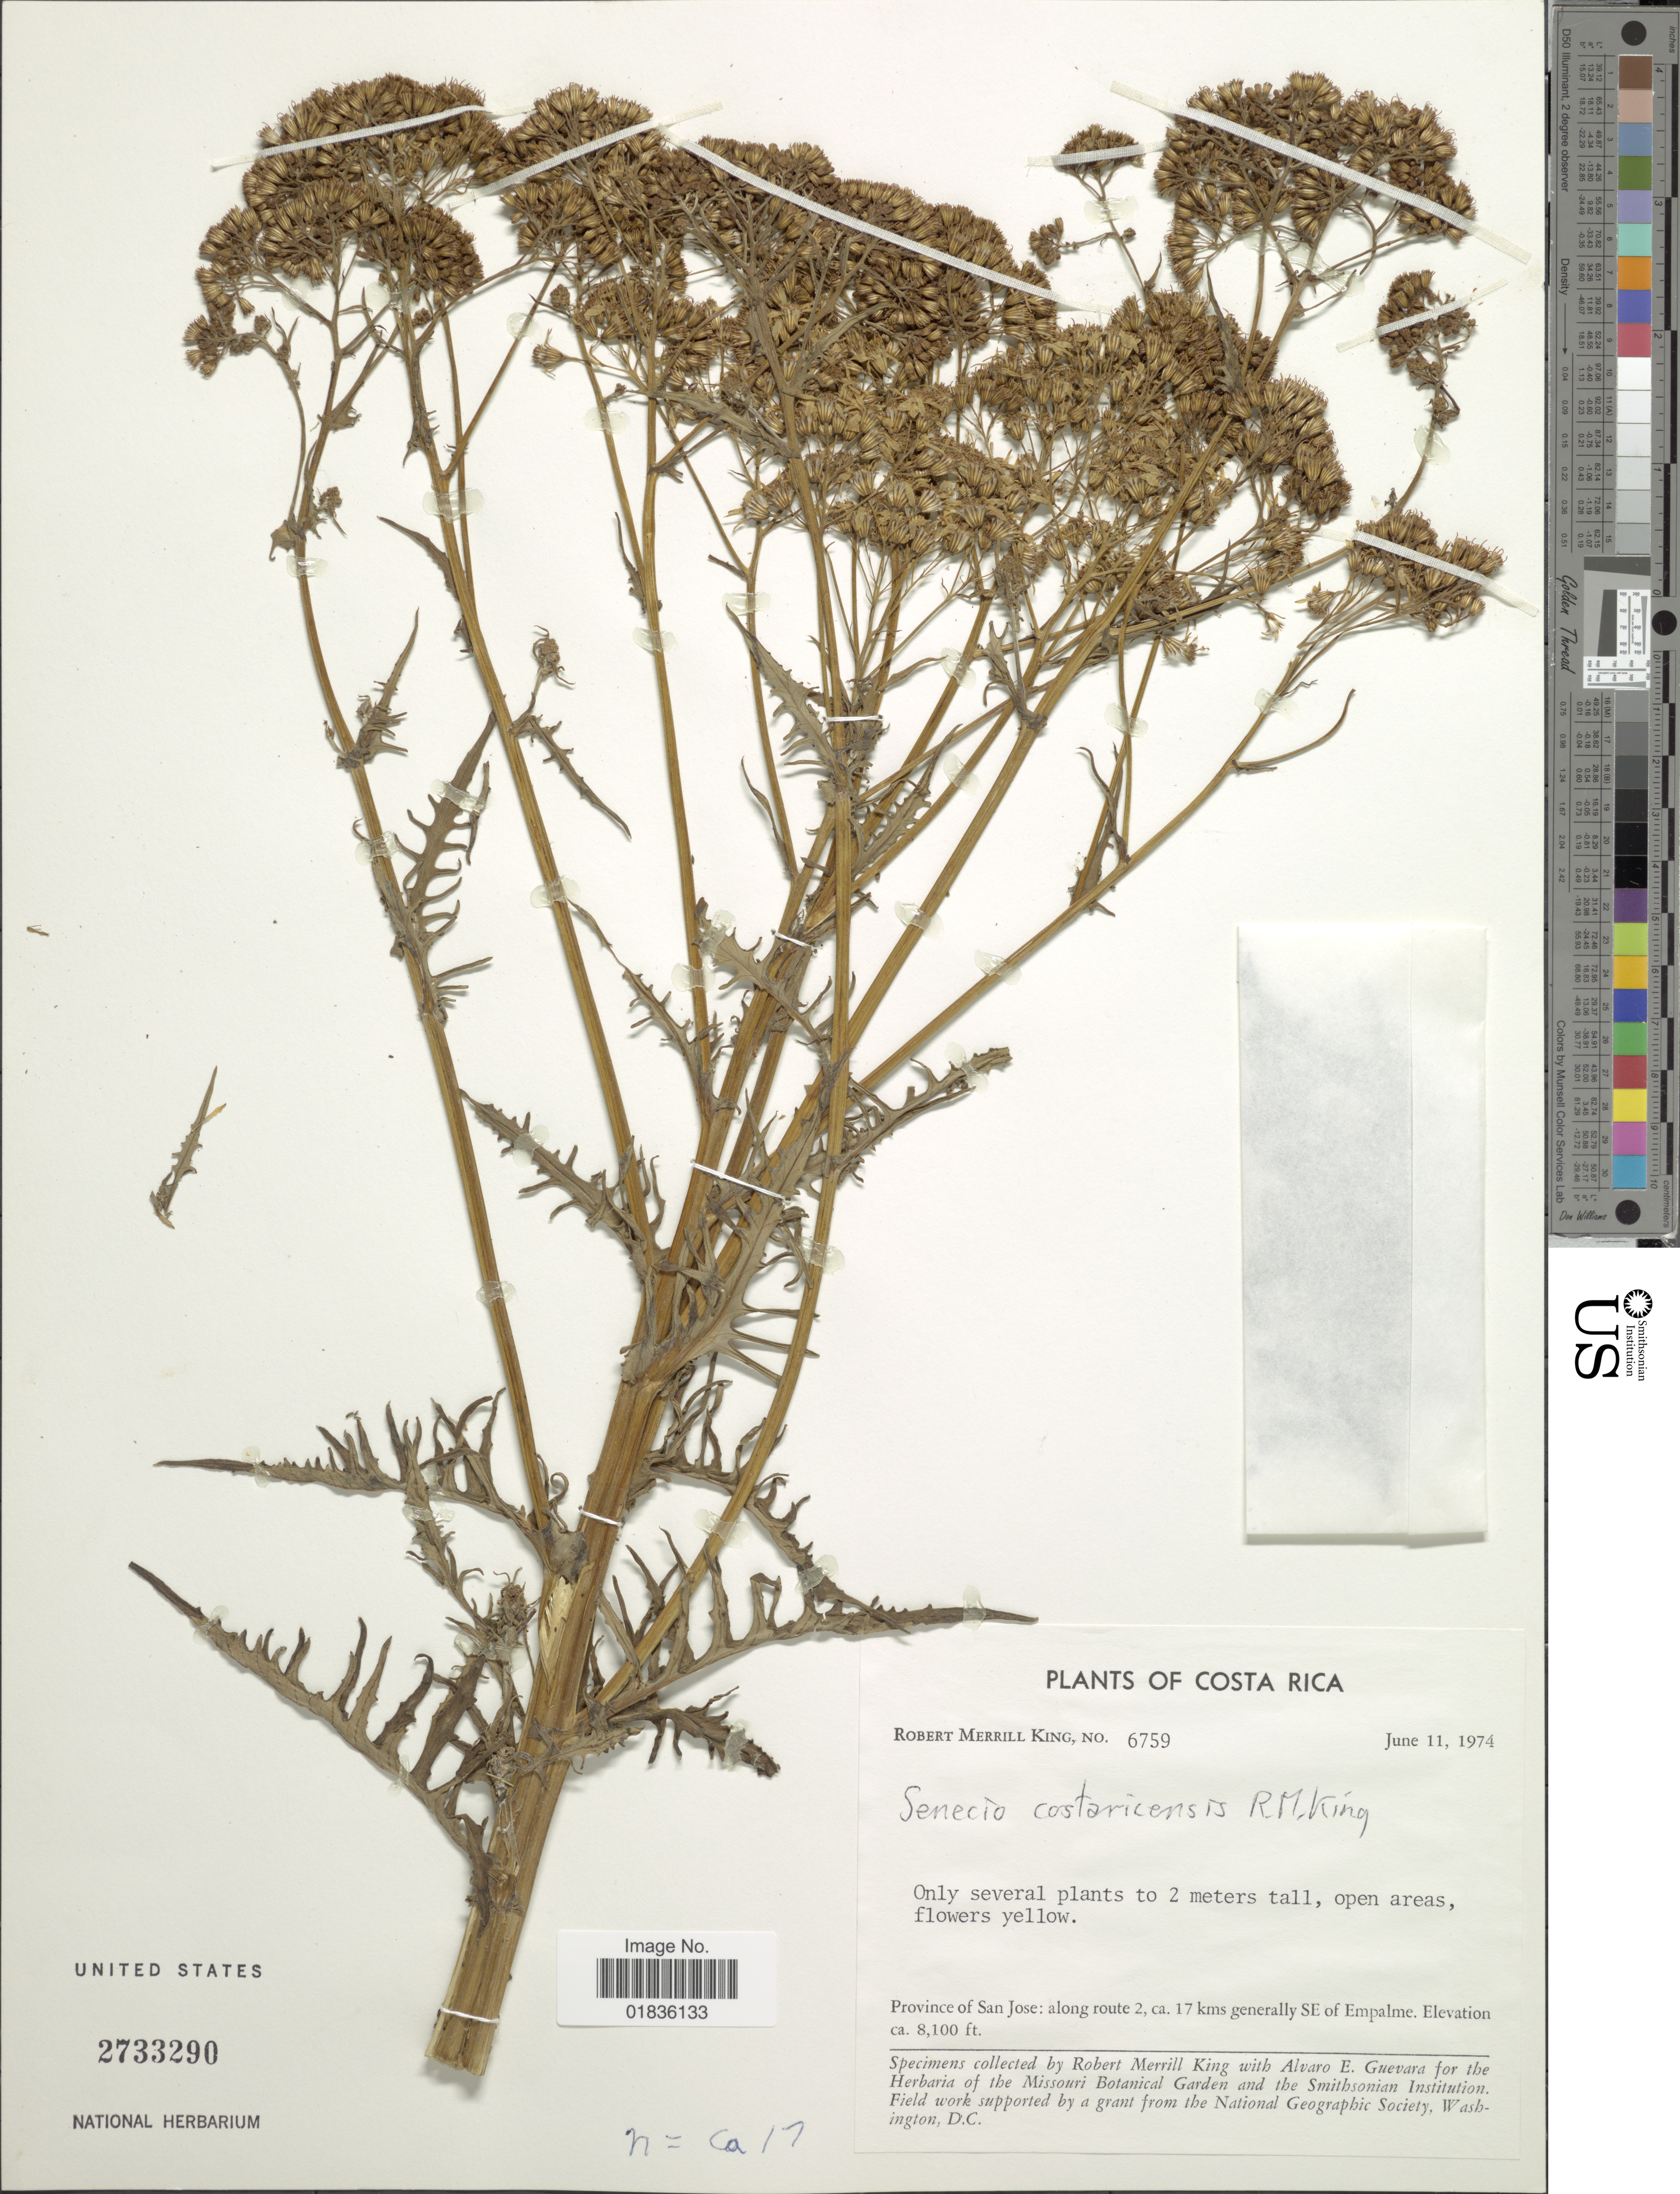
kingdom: Plantae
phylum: Tracheophyta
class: Magnoliopsida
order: Asterales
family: Asteraceae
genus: Senecio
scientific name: Senecio costaricensis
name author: R.M. King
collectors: R. M. King & A. E. Guevara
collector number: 6759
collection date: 1974-06-11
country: Costa Rica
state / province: San José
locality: Along route 2, ca. 17 kms generally SE of Empalme.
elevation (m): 2469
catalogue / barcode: US 2733290